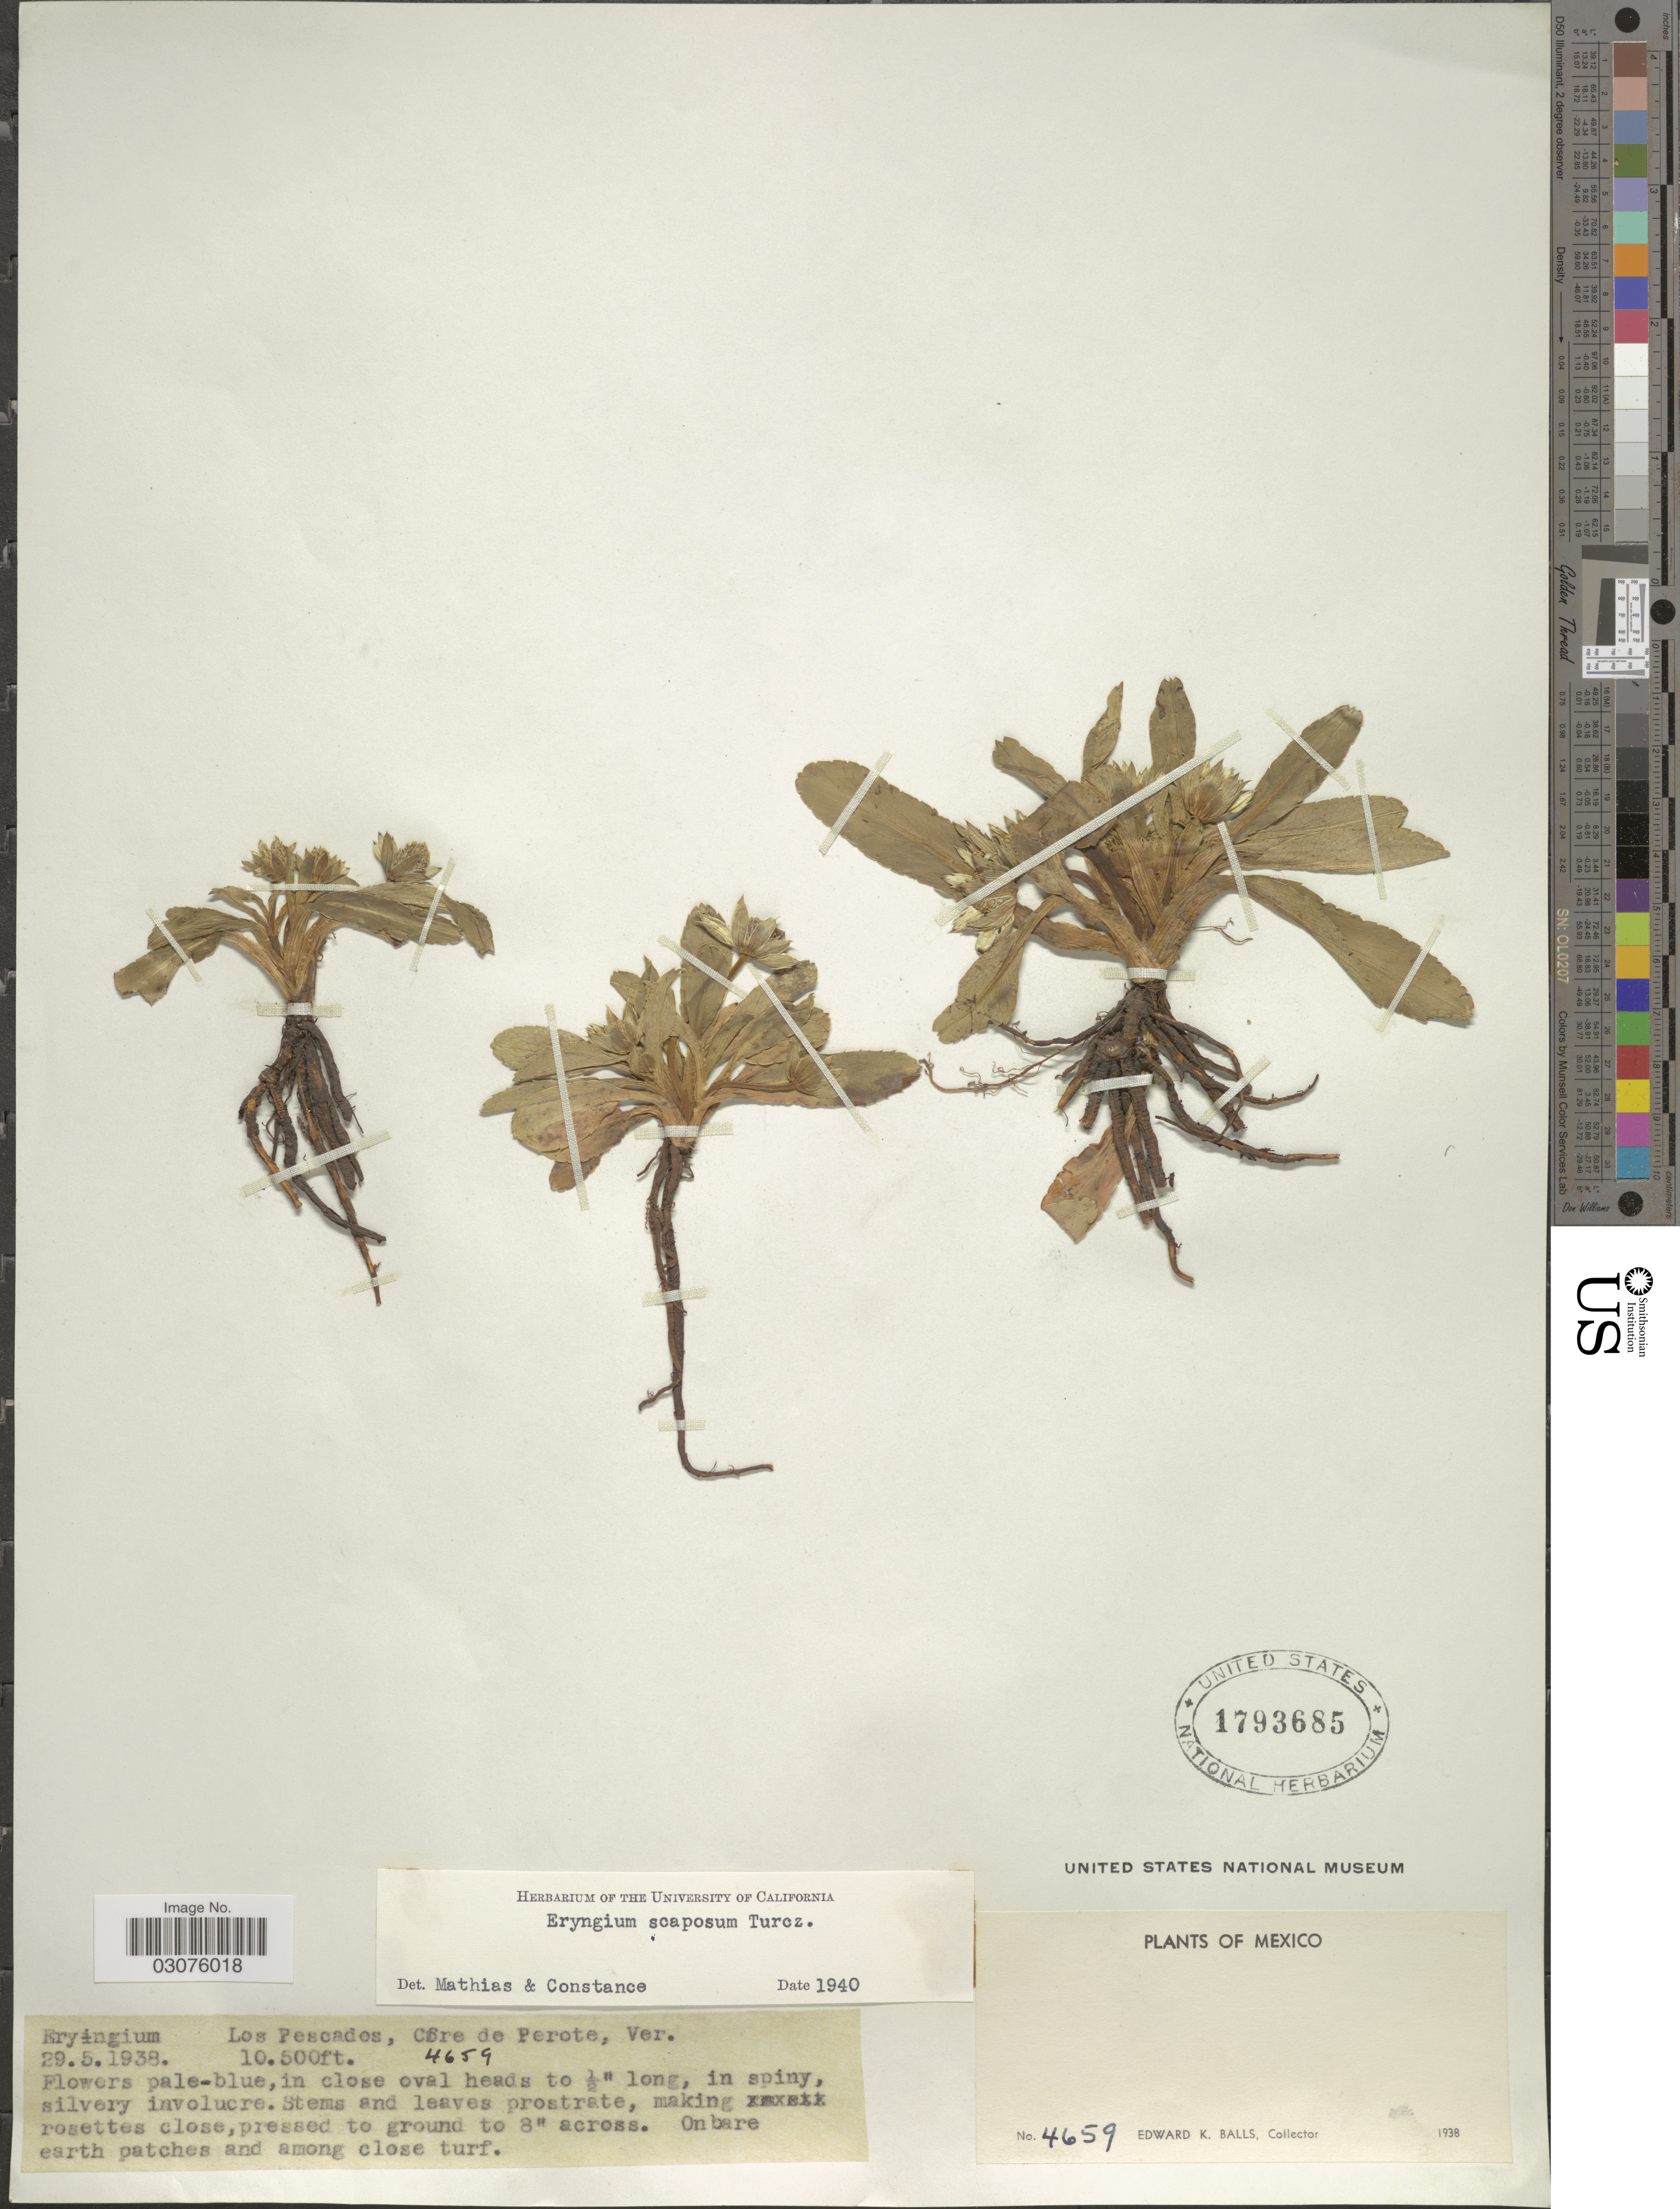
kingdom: Plantae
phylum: Tracheophyta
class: Magnoliopsida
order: Apiales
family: Apiaceae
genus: Eryngium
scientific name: Eryngium scaposum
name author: Turcz.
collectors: E. K. Balls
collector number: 4659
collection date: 1938-05-29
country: Mexico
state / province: Veracruz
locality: Los Pescados, Core de Perote, Ver.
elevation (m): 3200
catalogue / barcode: US 1793685